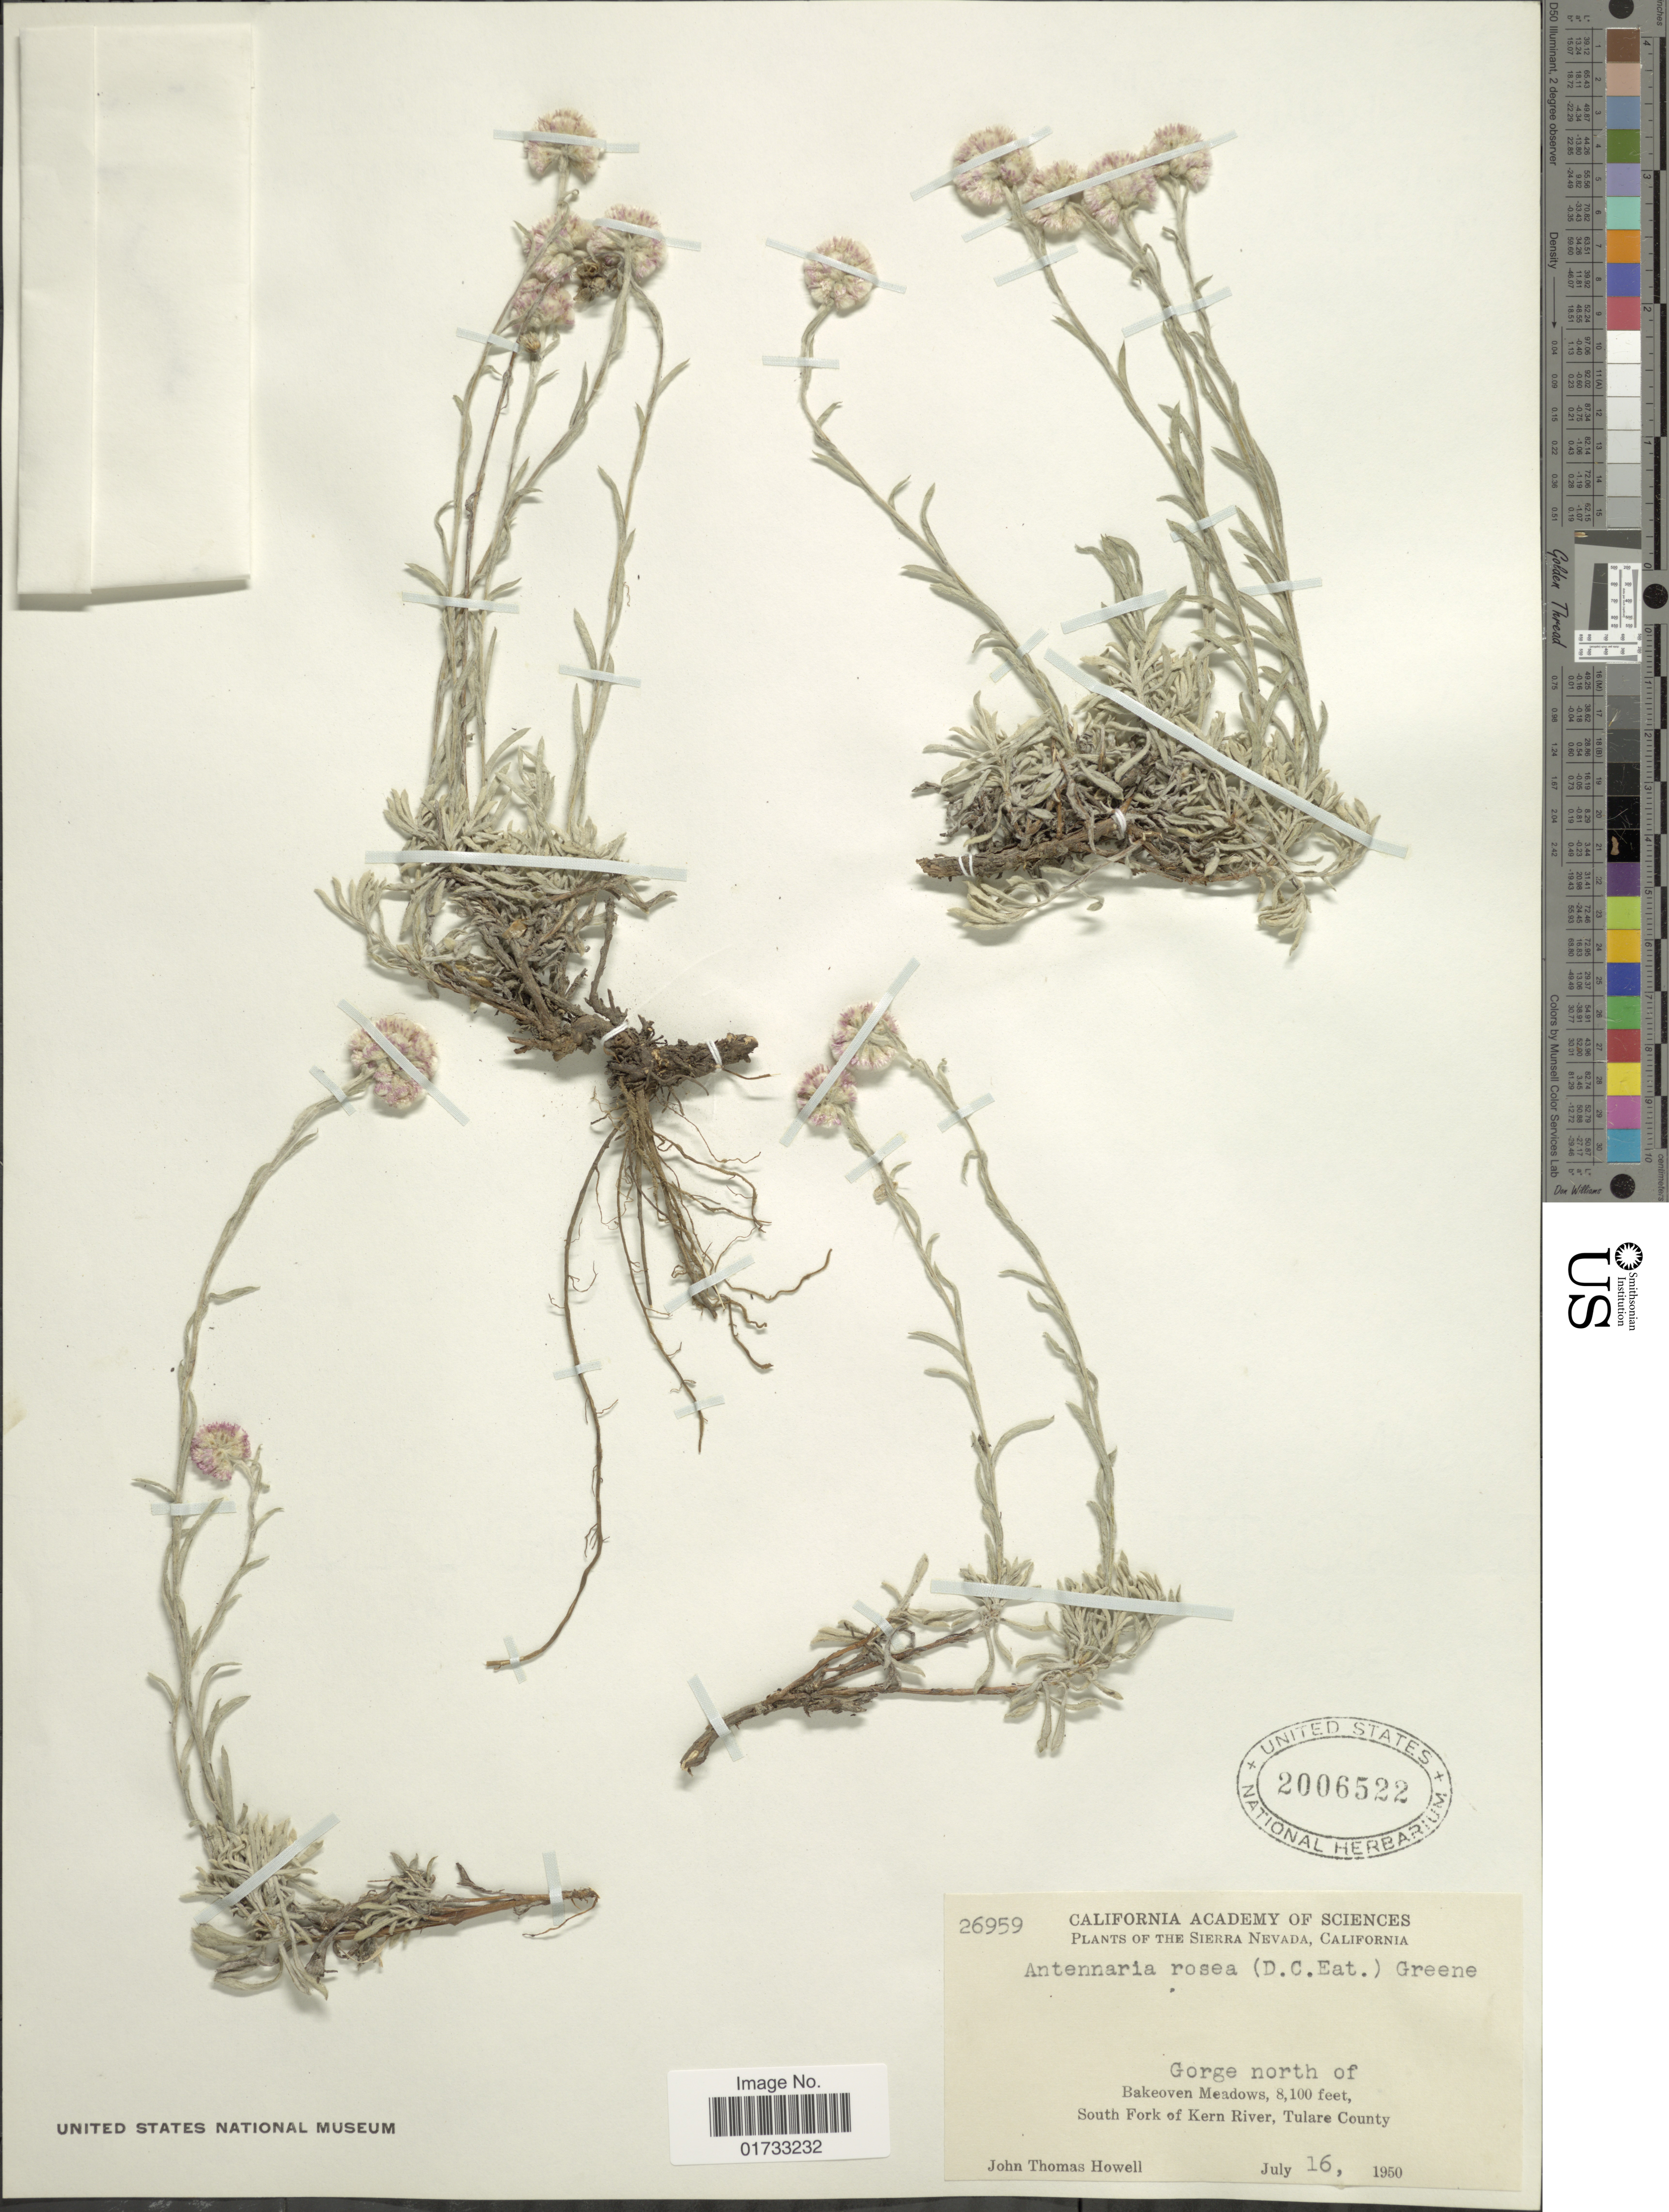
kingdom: Plantae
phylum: Tracheophyta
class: Magnoliopsida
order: Asterales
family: Asteraceae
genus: Antennaria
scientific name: Antennaria rosea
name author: Greene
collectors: T. J. Howell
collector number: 26959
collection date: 1950-07-16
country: United States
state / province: California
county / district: Tulare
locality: Sierra Nevada, Gorge north of Bakeoven Meadows, South Fork of Kern River, Tulare County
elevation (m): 2469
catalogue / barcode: US 2006522